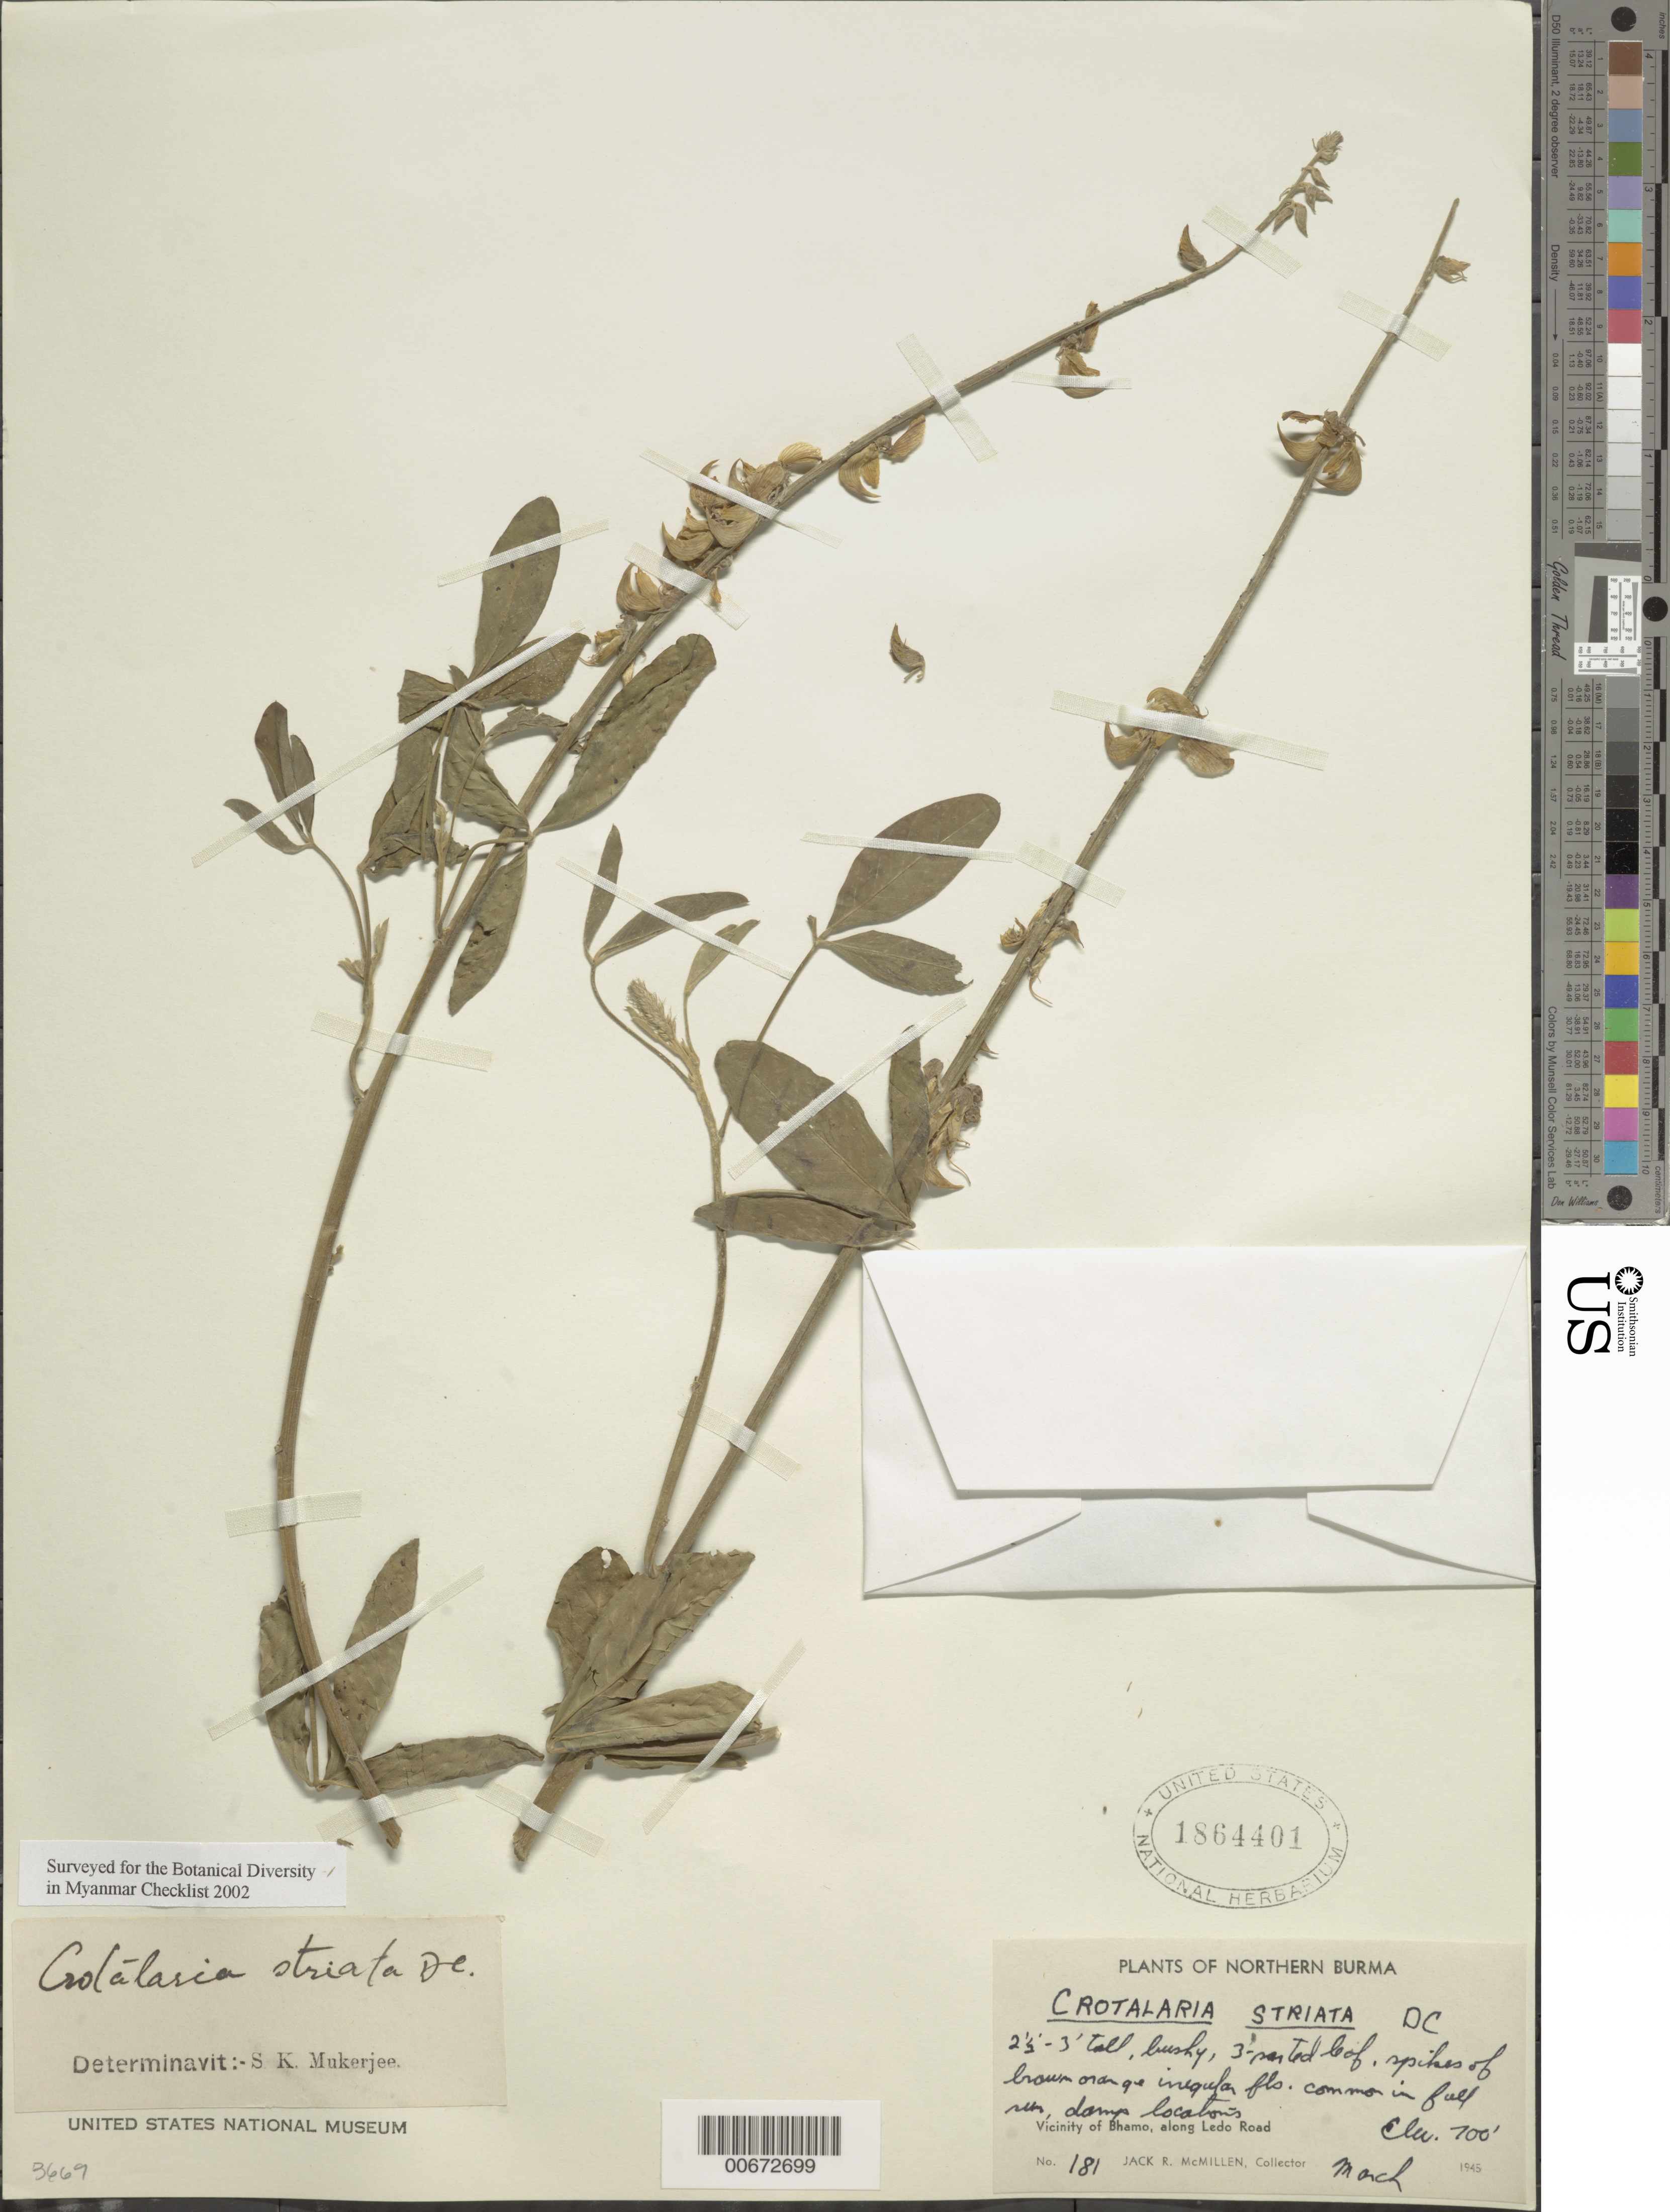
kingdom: Plantae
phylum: Tracheophyta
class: Magnoliopsida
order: Fabales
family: Fabaceae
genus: Crotalaria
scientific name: Crotalaria pallida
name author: Aiton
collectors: J. McMillen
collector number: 181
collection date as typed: Mar 1945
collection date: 1945-03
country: Myanmar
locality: Northern Burma, Bhamo, along Ledo Road.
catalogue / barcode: US 1864401